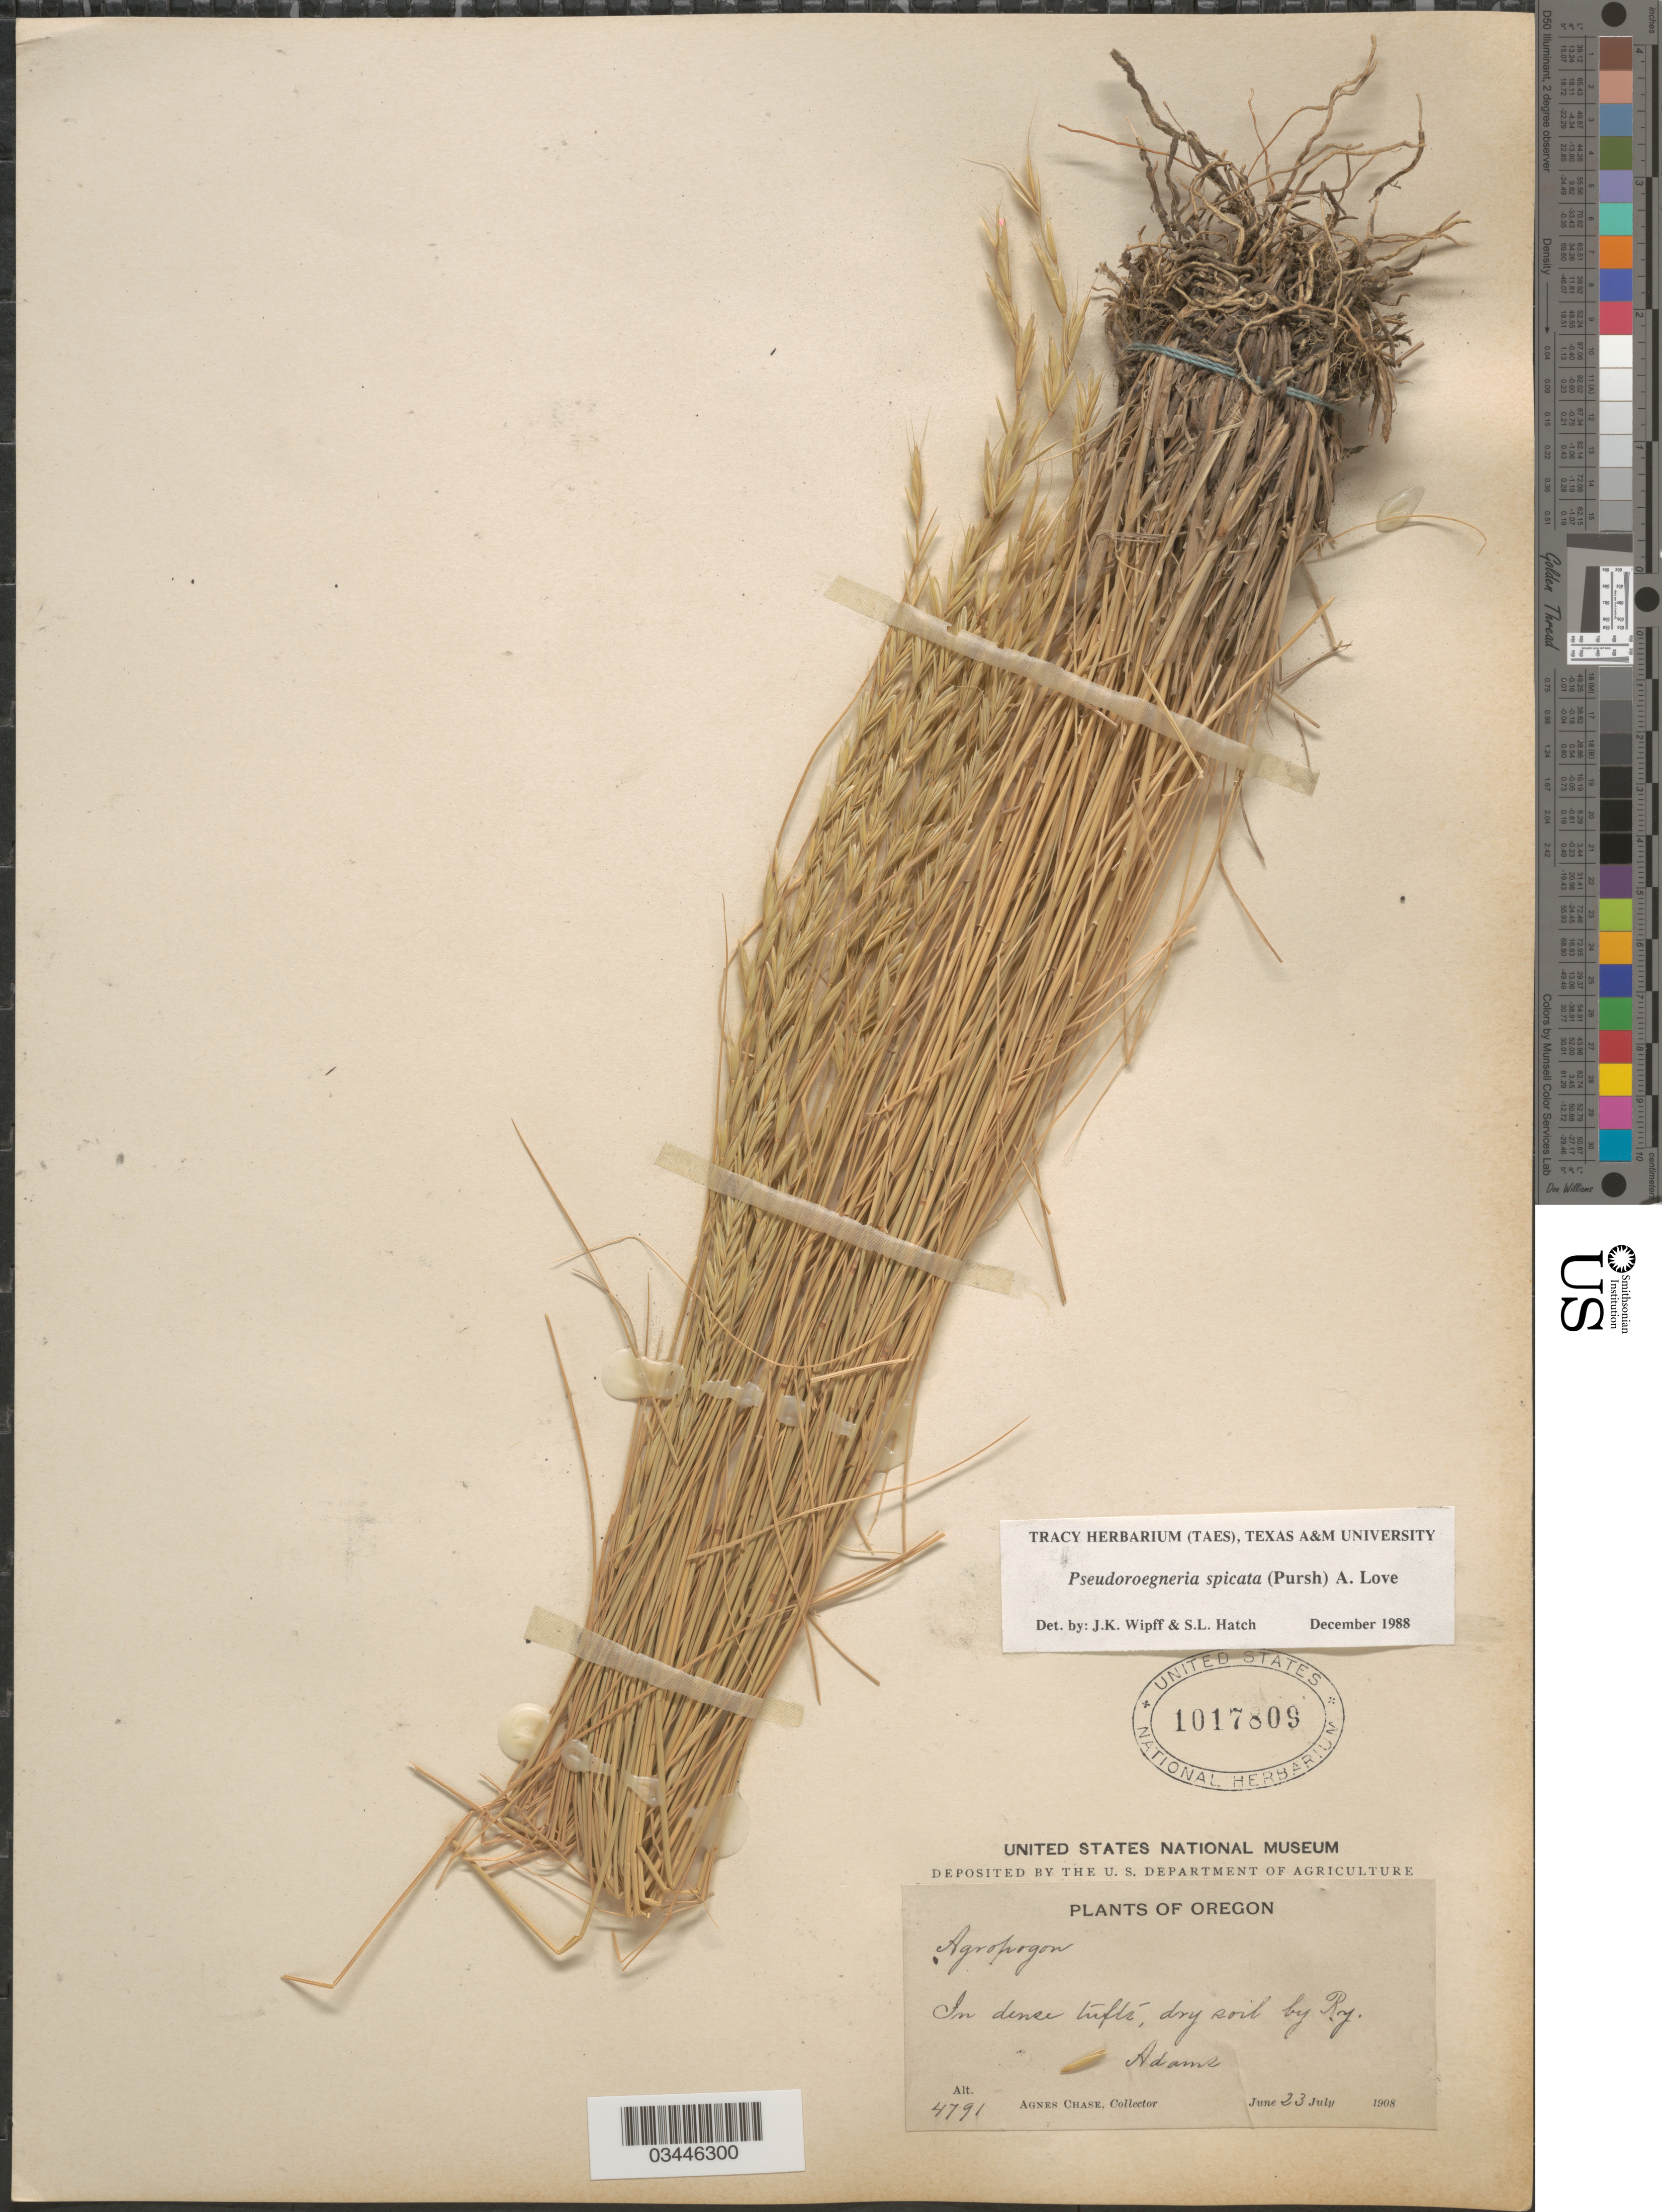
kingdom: Plantae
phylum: Tracheophyta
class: Liliopsida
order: Poales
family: Poaceae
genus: Pseudoroegneria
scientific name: Pseudoroegneria spicata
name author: (Pursh) Á. Löve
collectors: A. Chase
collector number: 4791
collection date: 1908-06-23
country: United States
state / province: Oregon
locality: In dense tufts, dry soil by Ry. Adams.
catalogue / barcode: US 1017809